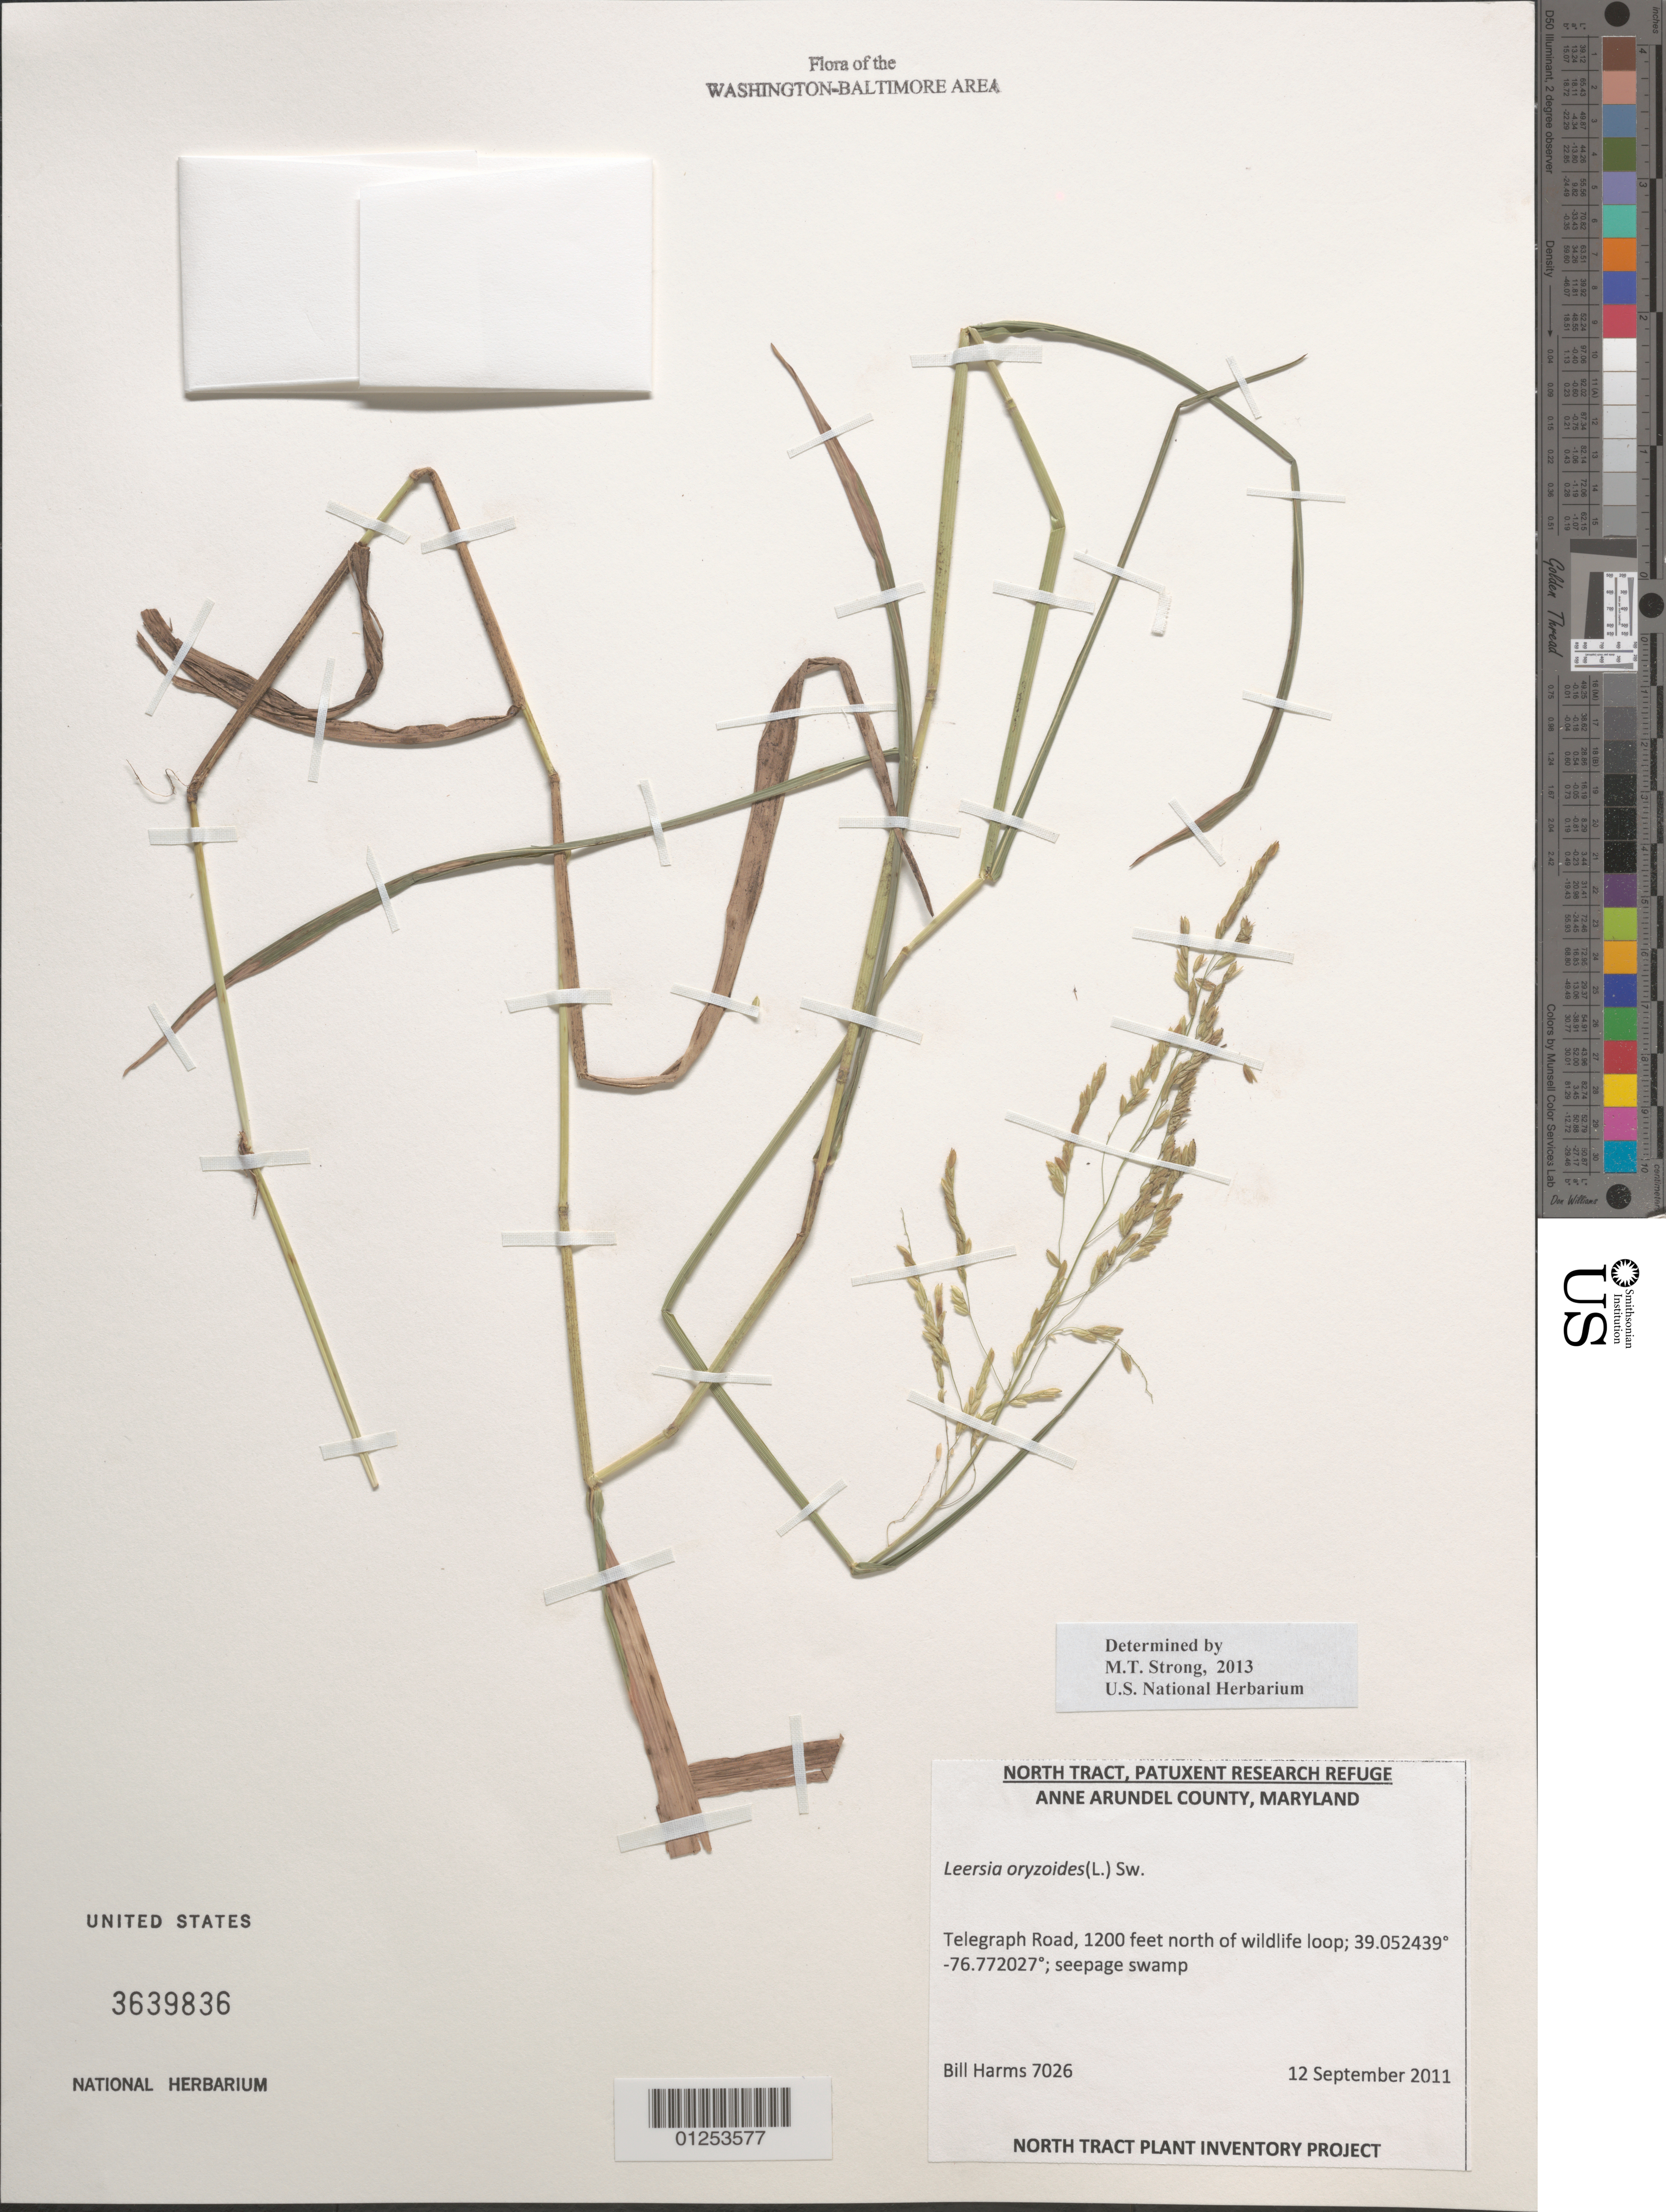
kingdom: Plantae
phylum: Tracheophyta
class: Liliopsida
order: Poales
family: Poaceae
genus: Leersia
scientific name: Leersia oryzoides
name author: (L.) Sw.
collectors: B. Harms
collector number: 7026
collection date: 2011-09-12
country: United States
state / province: Maryland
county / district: Anne Arundel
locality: Telegraph Road, 1200 feet north of wildlife loop.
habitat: Seepage swamp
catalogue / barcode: US 3639836